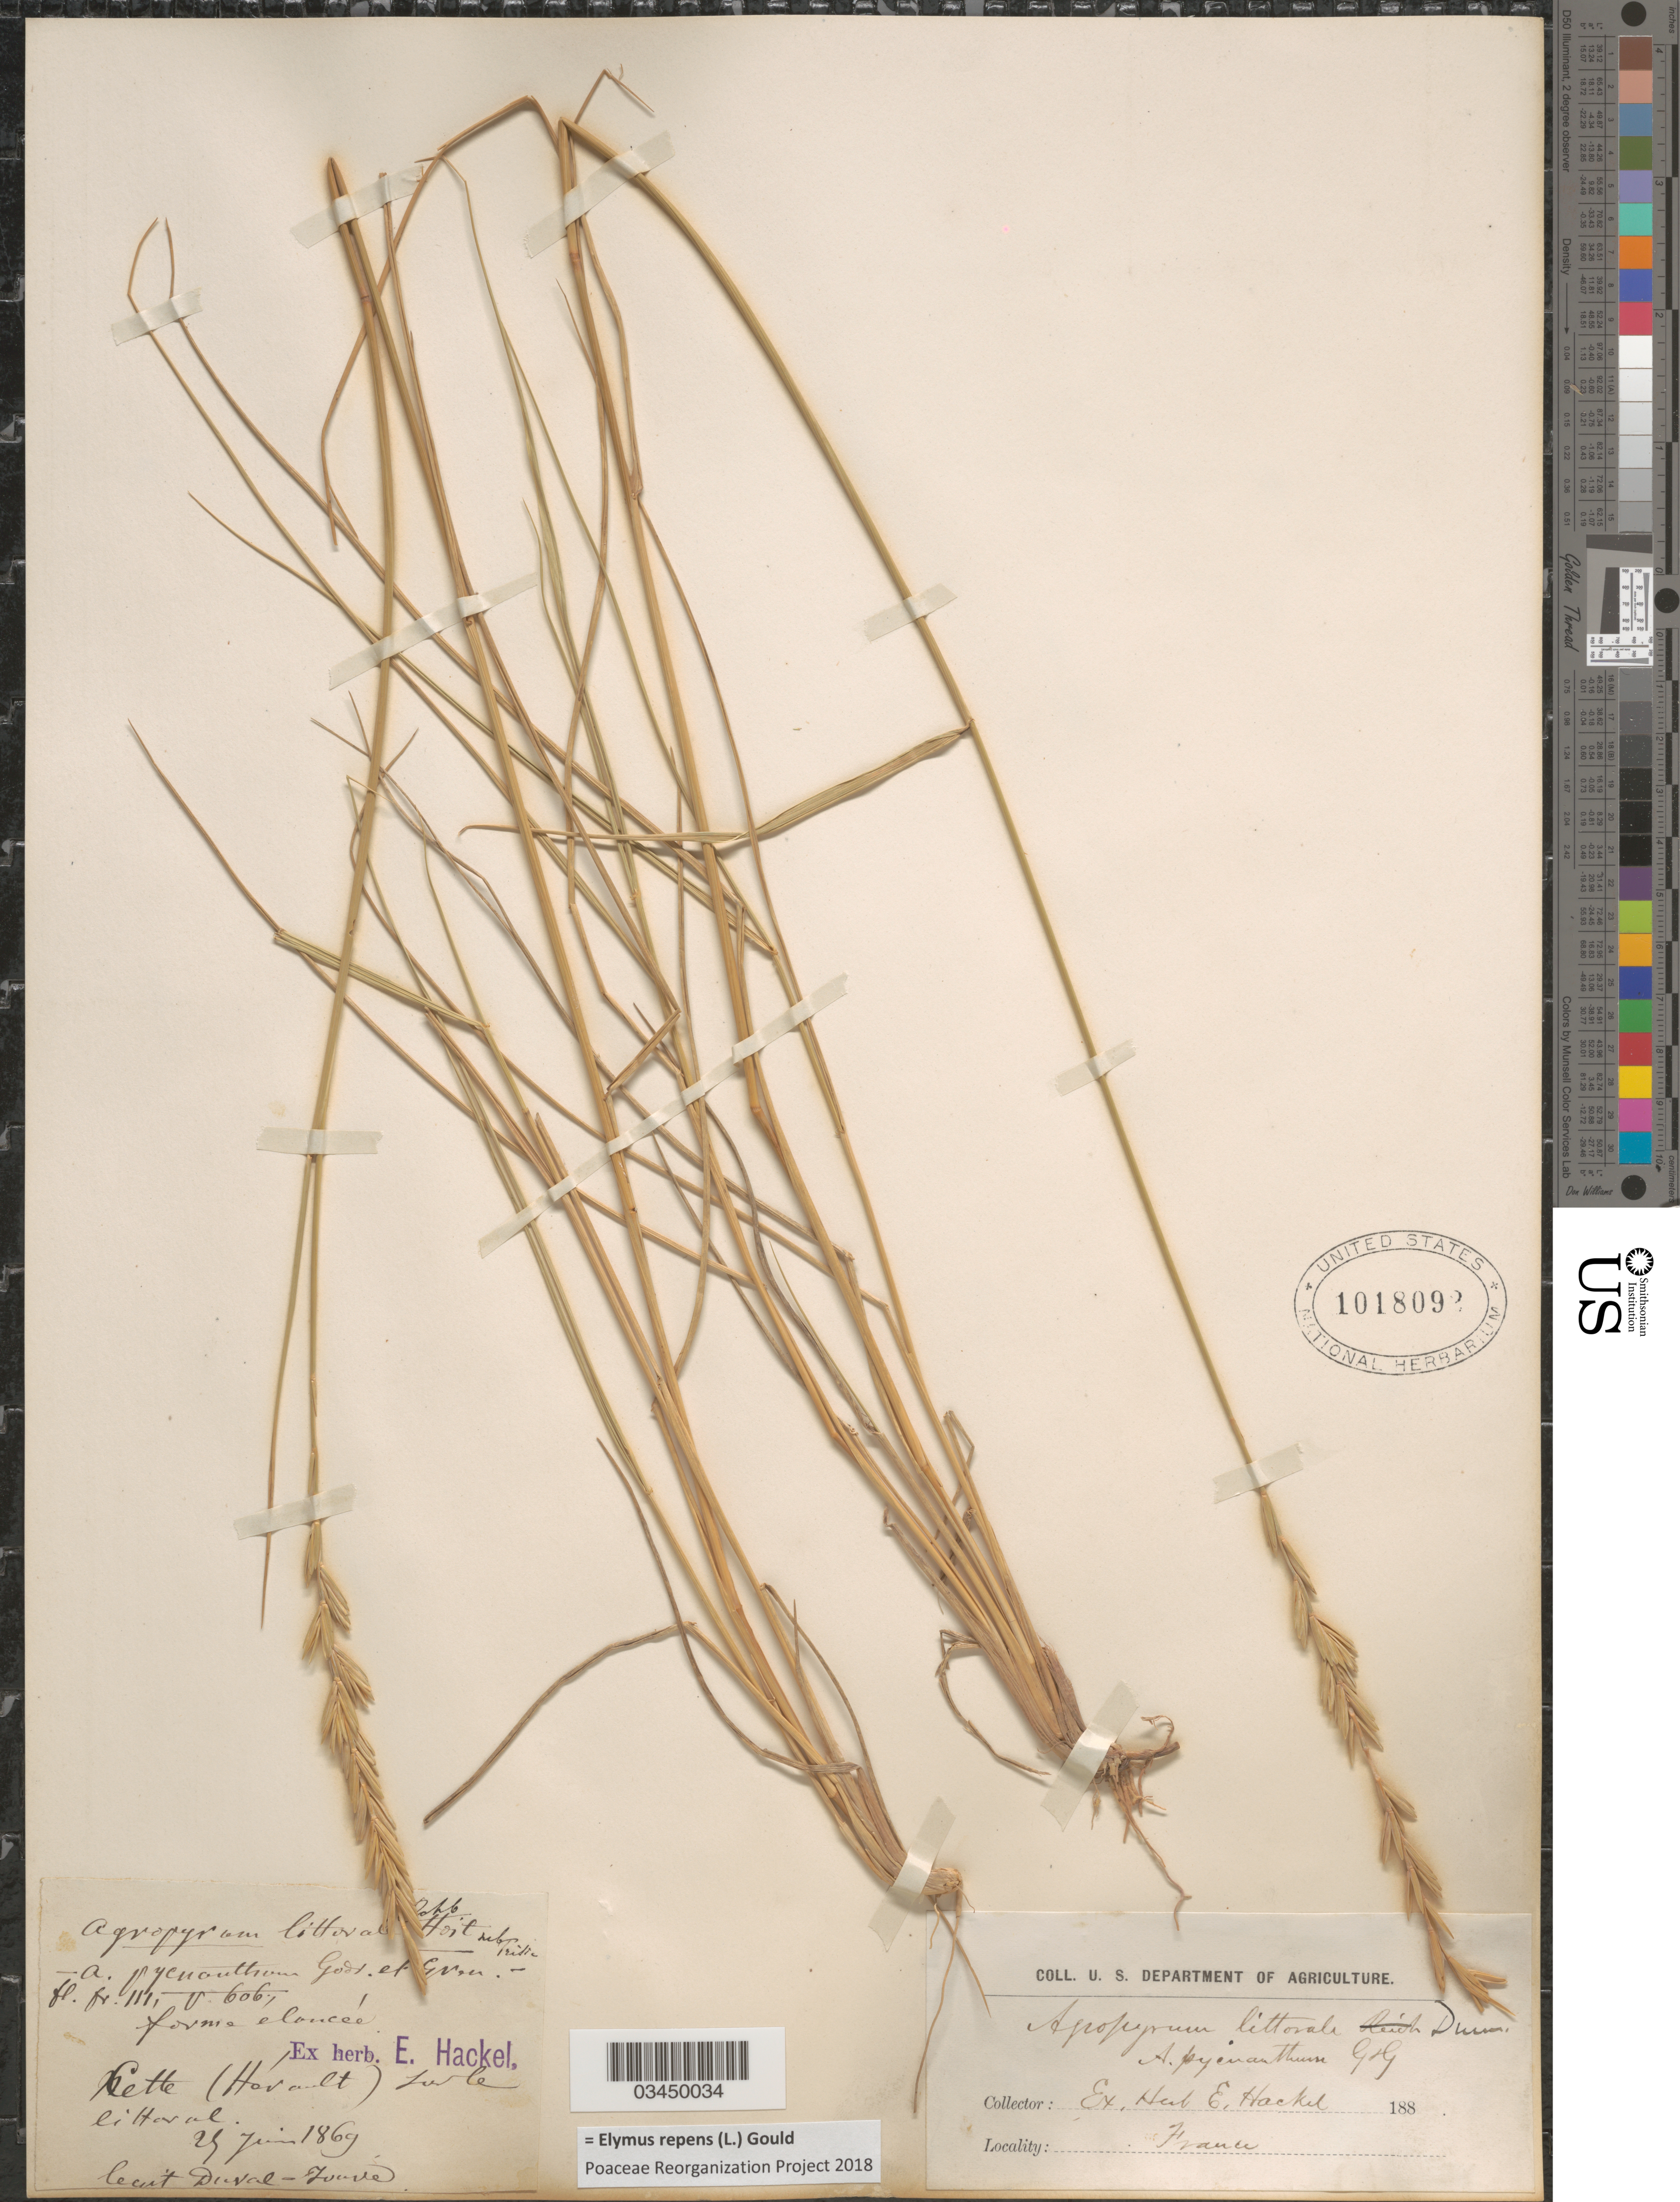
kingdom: Plantae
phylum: Tracheophyta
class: Liliopsida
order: Poales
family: Poaceae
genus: Elymus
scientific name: Elymus repens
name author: (L.) Gould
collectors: Duval-Jouve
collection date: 1869-06-25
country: France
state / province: Occitanie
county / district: Hérault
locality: Cette (Hérault) sur le littoral.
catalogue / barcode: US 1018092